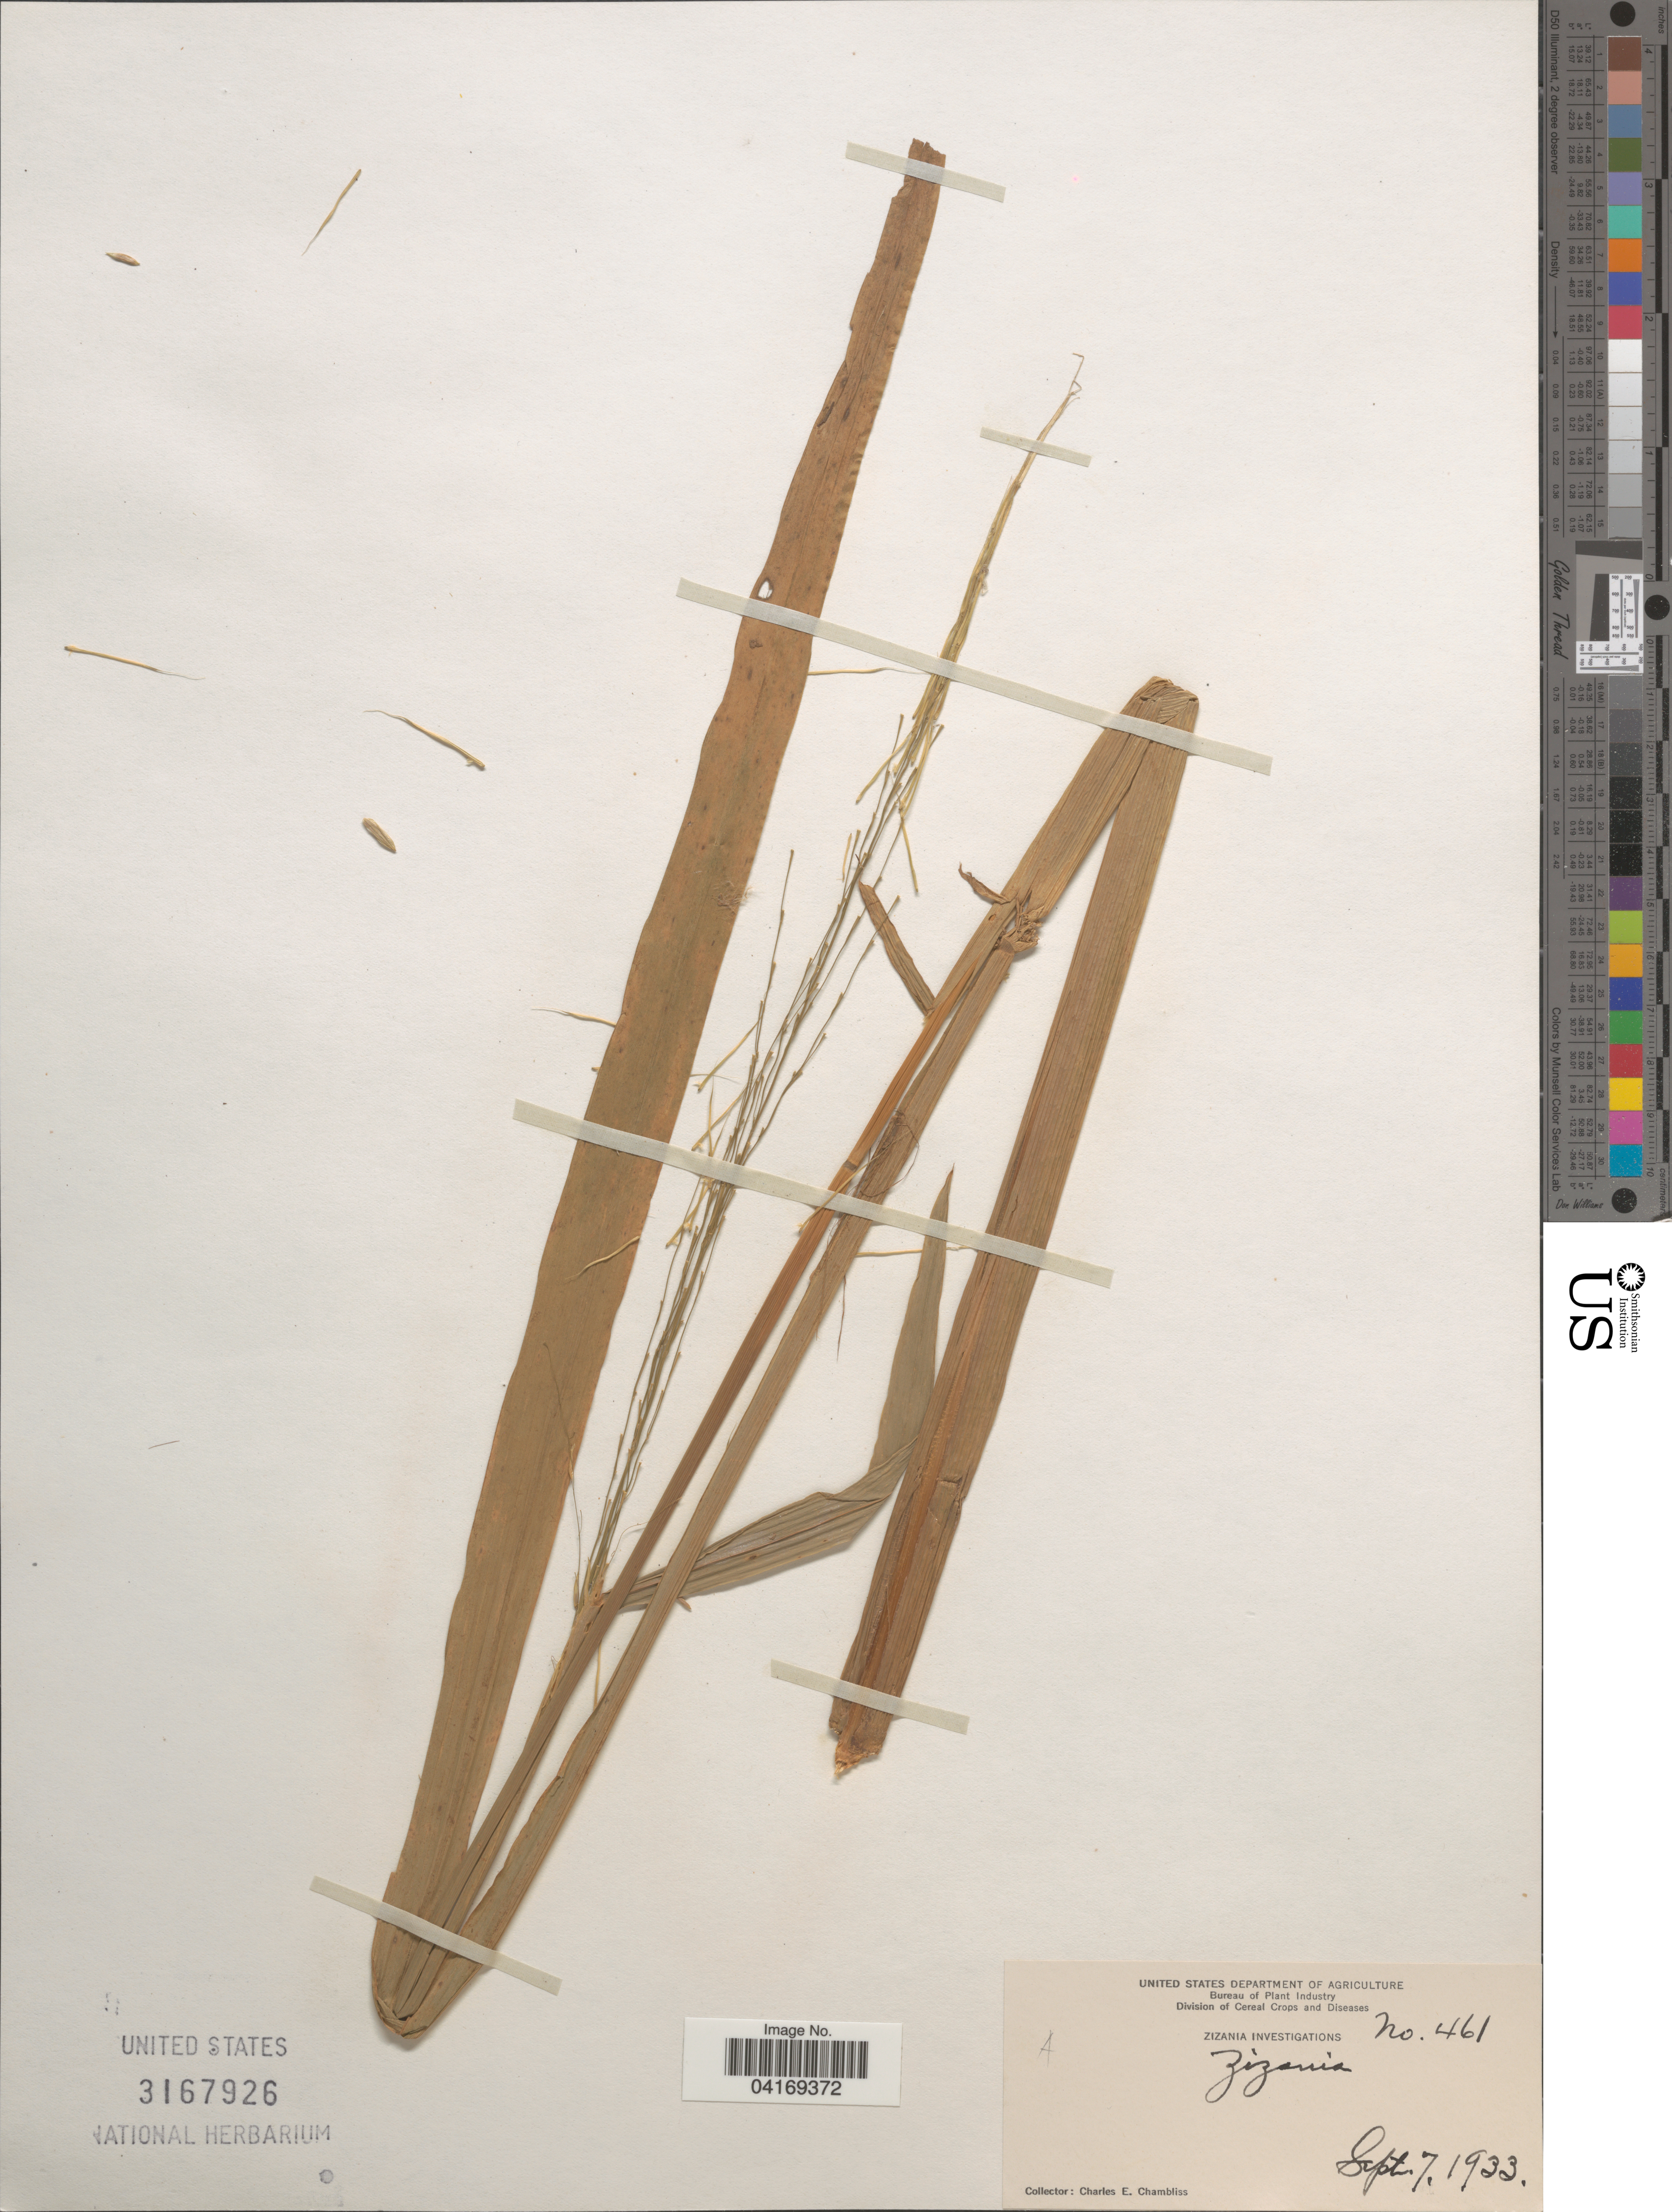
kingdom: Plantae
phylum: Tracheophyta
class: Liliopsida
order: Poales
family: Poaceae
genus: Zizania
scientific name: Zizania sp.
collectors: C. Chambliss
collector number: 461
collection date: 1933-09-07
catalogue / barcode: US 3167926